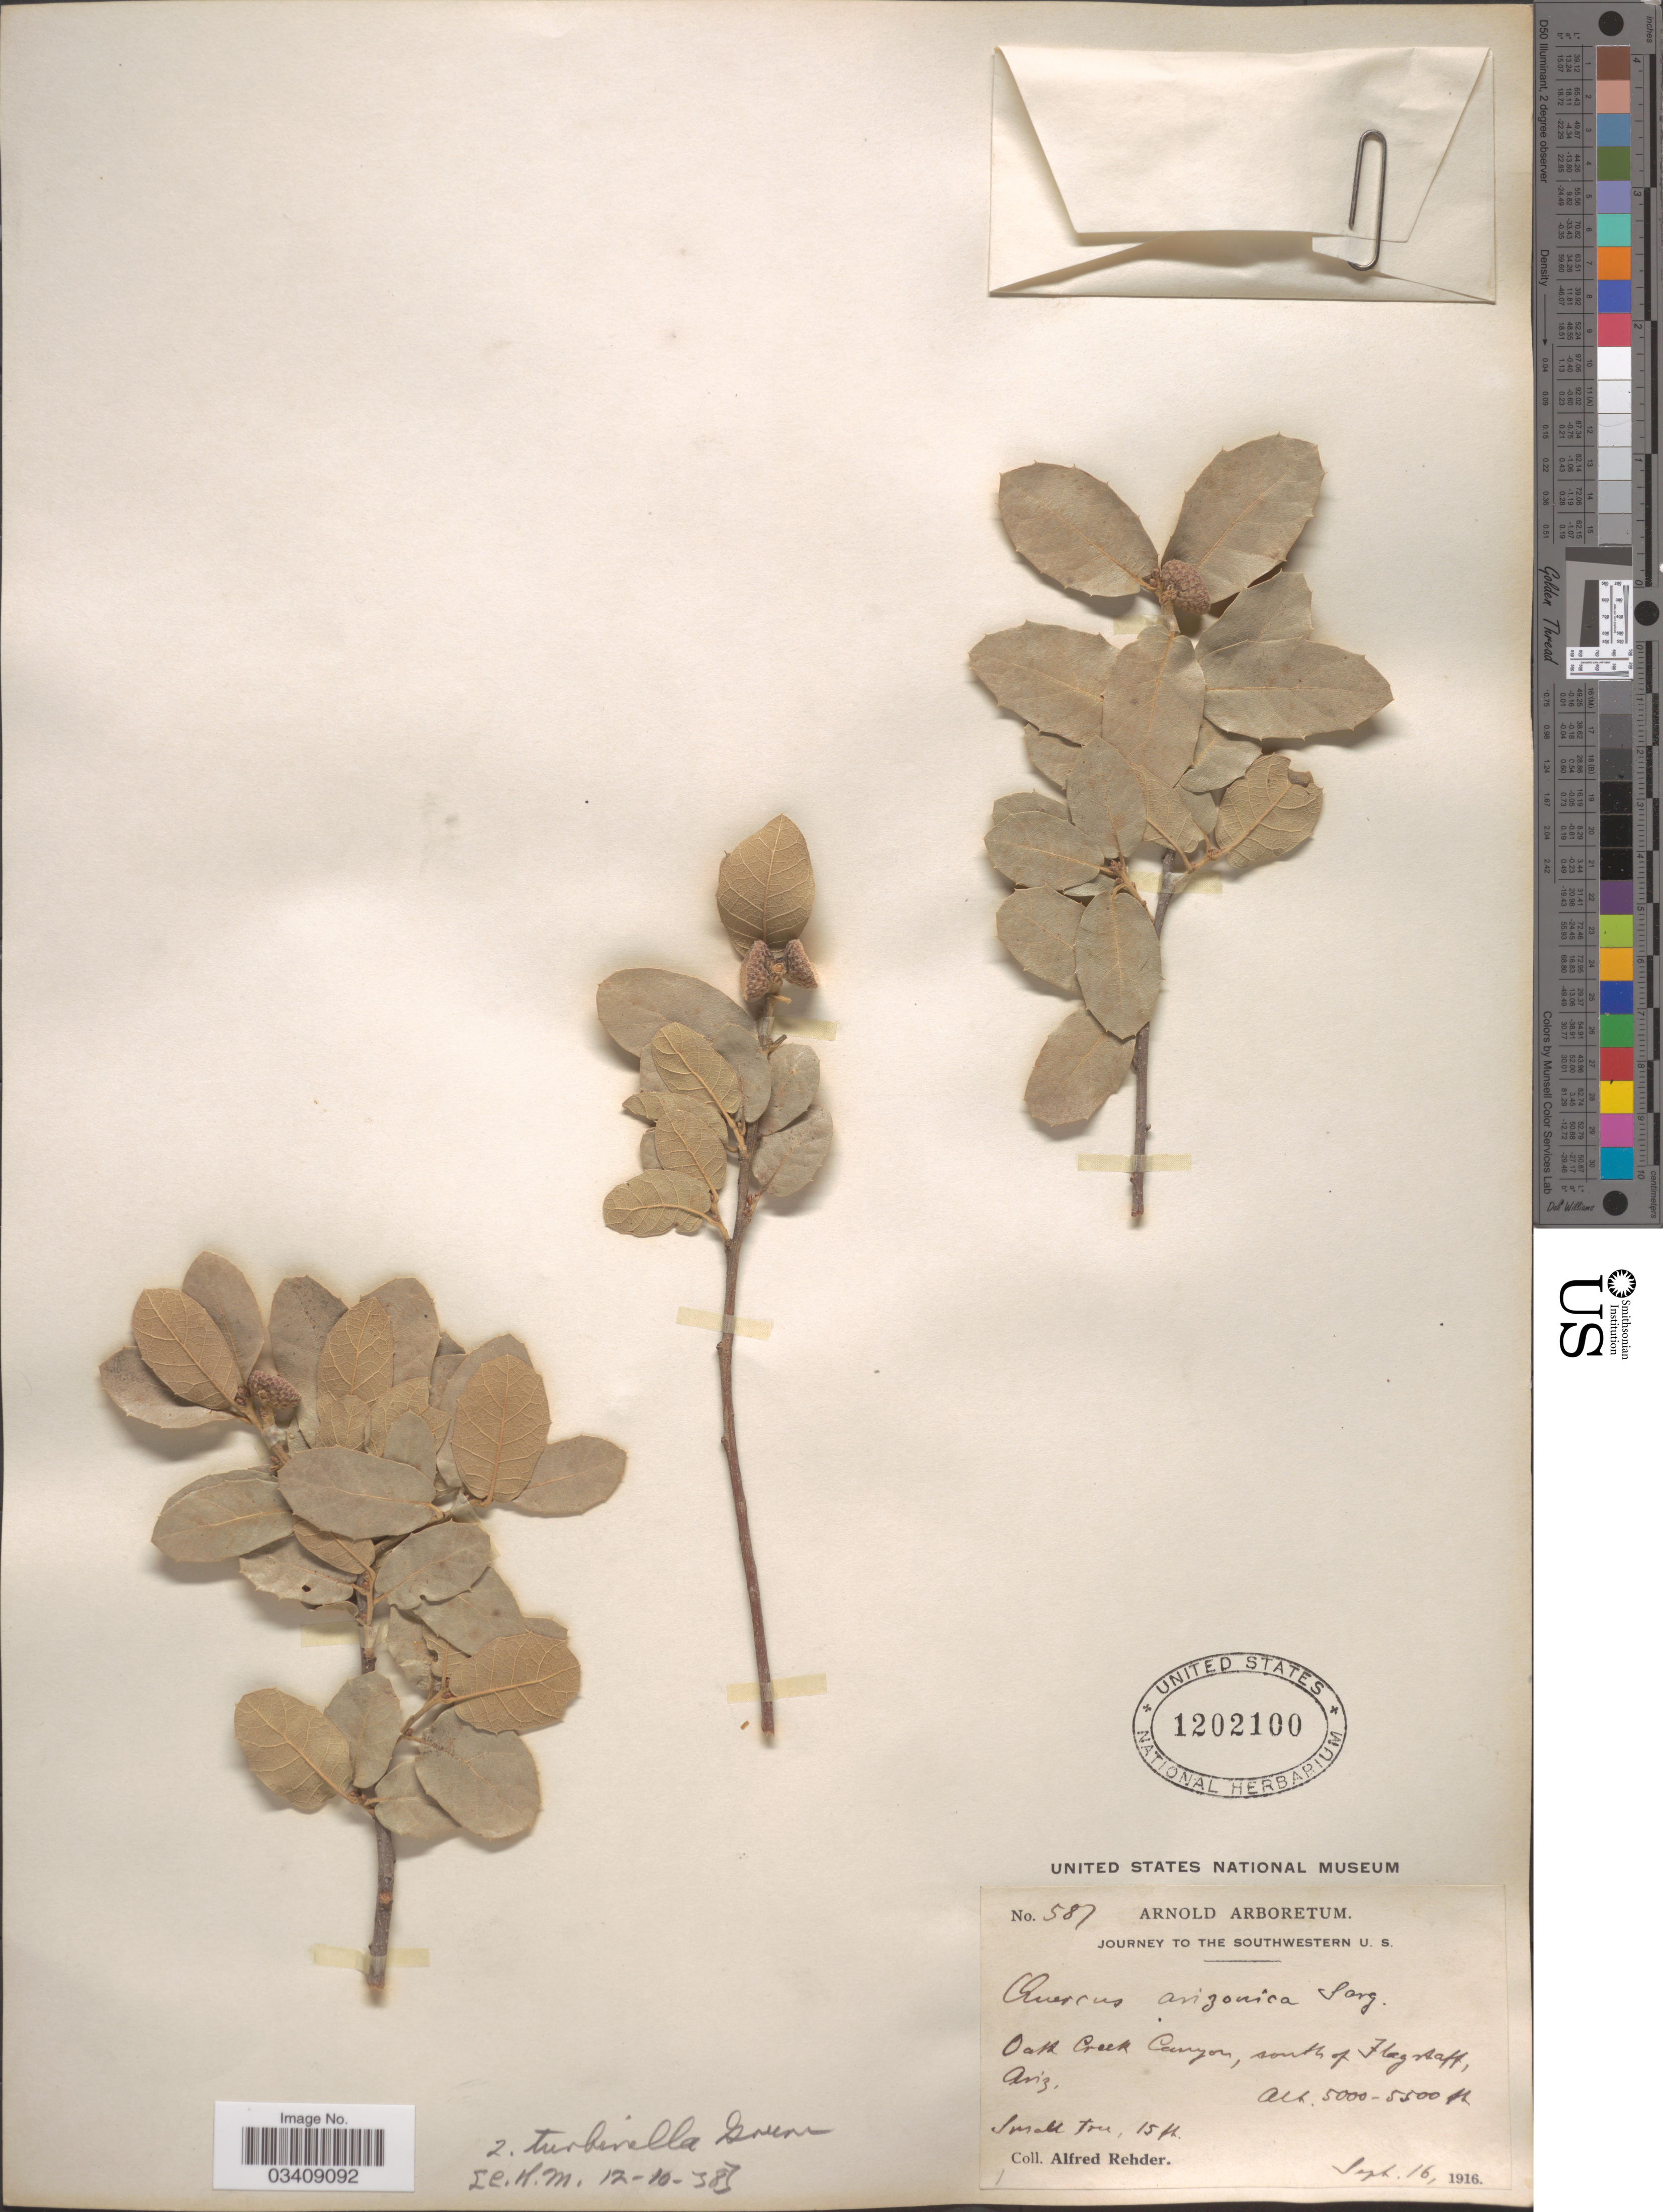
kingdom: Plantae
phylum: Tracheophyta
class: Magnoliopsida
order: Fagales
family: Fagaceae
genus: Quercus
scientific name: Quercus turbinella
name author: Greene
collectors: A. Rehder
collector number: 587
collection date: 1916-09-16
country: United States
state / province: Arizona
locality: Southwestern U. S. Oak Creek Canyon, south of Flagstaff.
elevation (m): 1524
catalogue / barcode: US 1202100